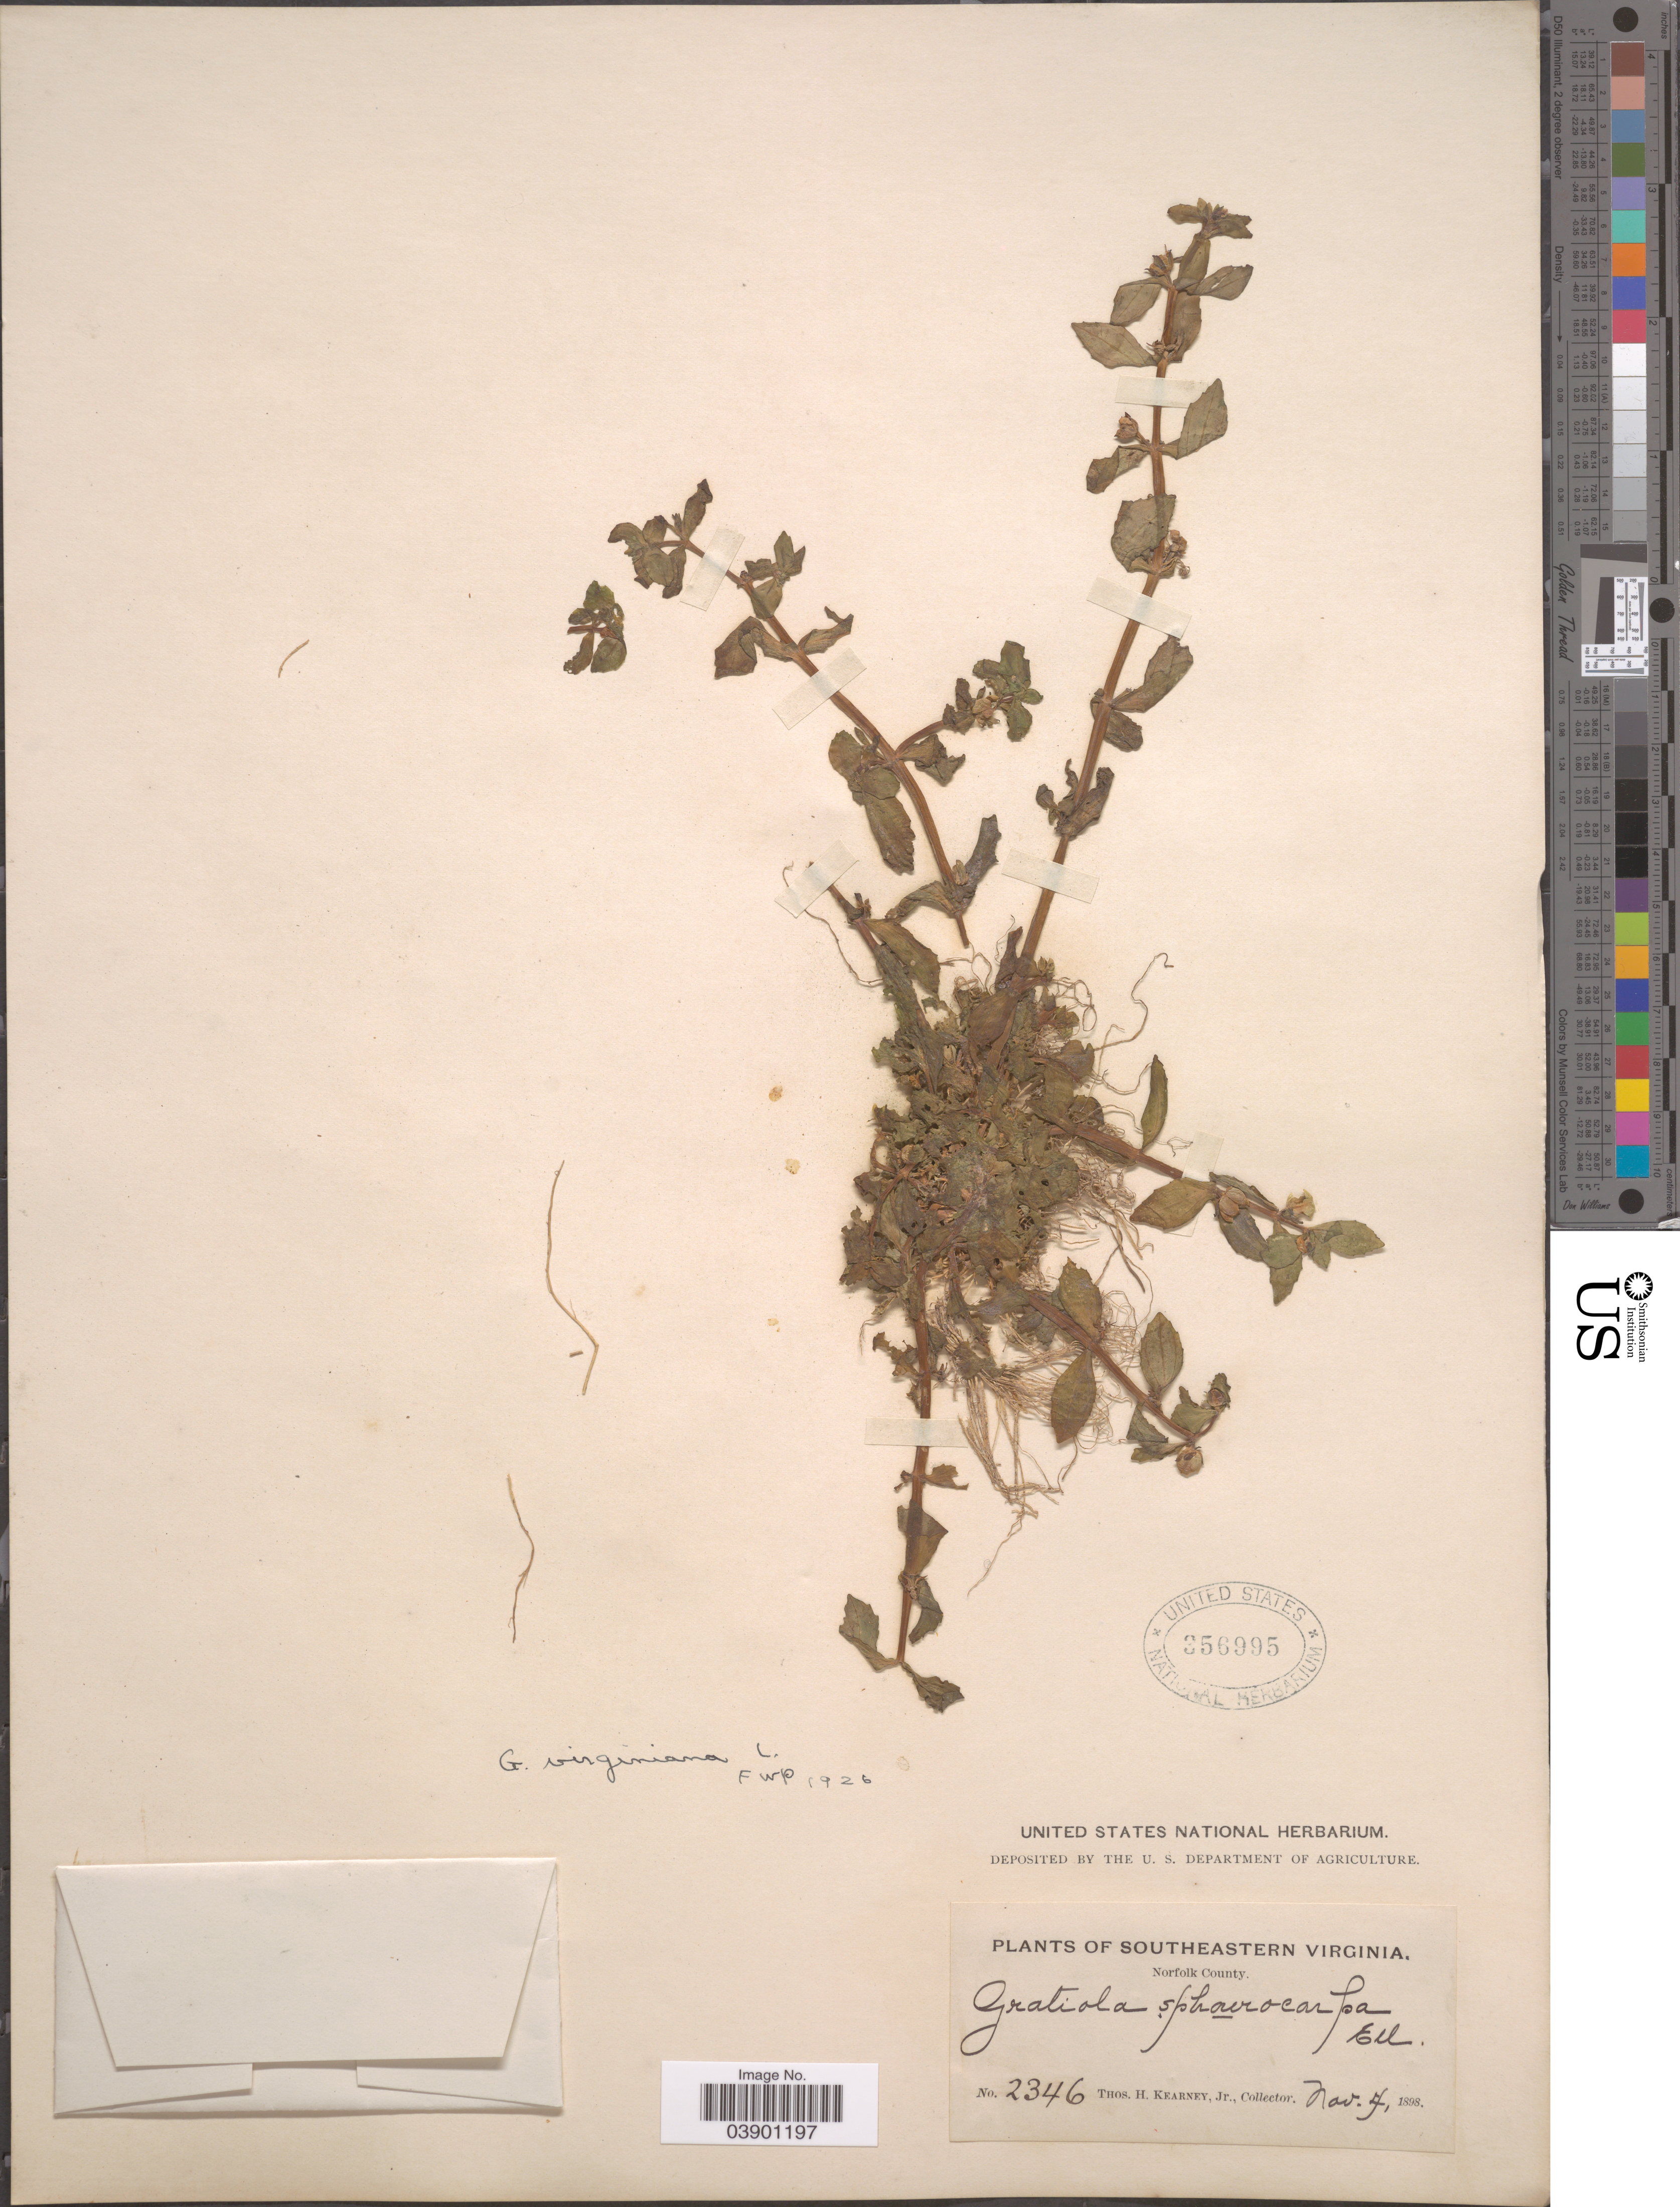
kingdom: Plantae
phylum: Tracheophyta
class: Magnoliopsida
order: Lamiales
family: Plantaginaceae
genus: Gratiola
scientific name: Gratiola virginiana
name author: L.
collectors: T. H. Kearney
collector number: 2346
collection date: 1898-11-04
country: United States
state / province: Virginia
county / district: City of Norfolk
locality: Southeastern Virginia. Norfolk County.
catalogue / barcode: US 356995